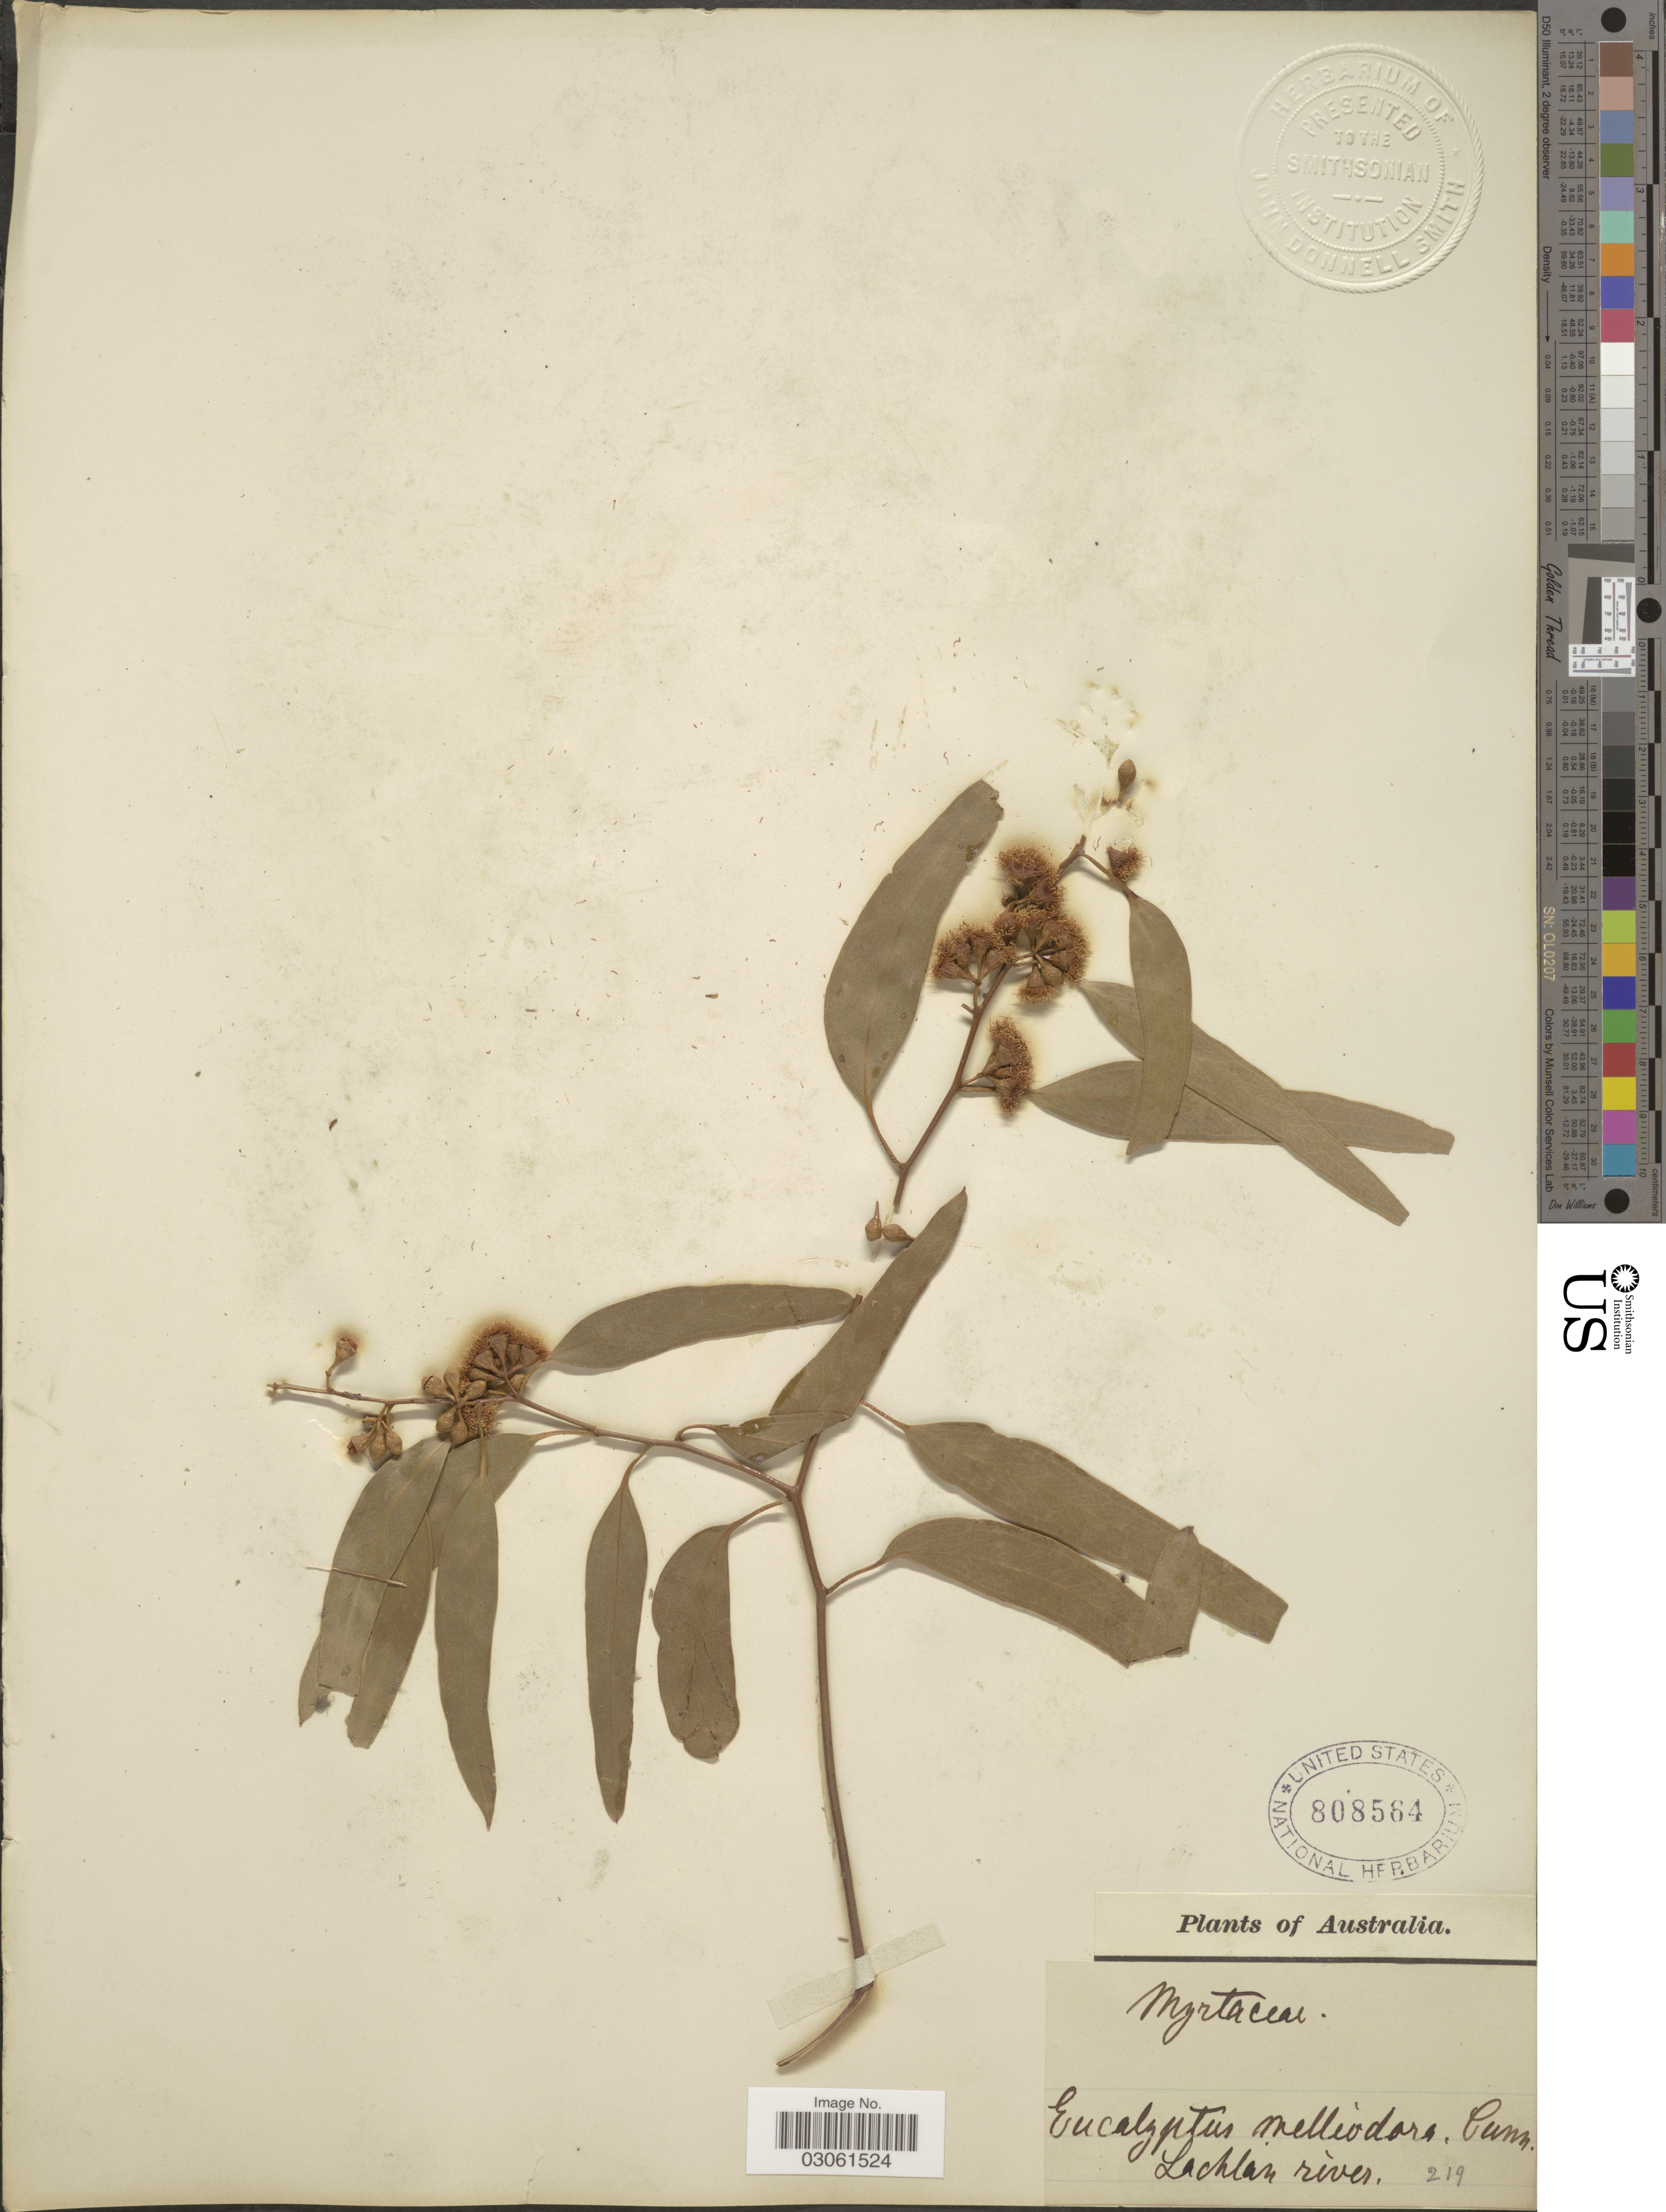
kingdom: Plantae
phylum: Tracheophyta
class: Magnoliopsida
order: Myrtales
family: Myrtaceae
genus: Eucalyptus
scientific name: Eucalyptus melliodora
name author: A. Cunn. ex S. Schauer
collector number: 219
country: Australia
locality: Lachlan river.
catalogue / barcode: US 808564